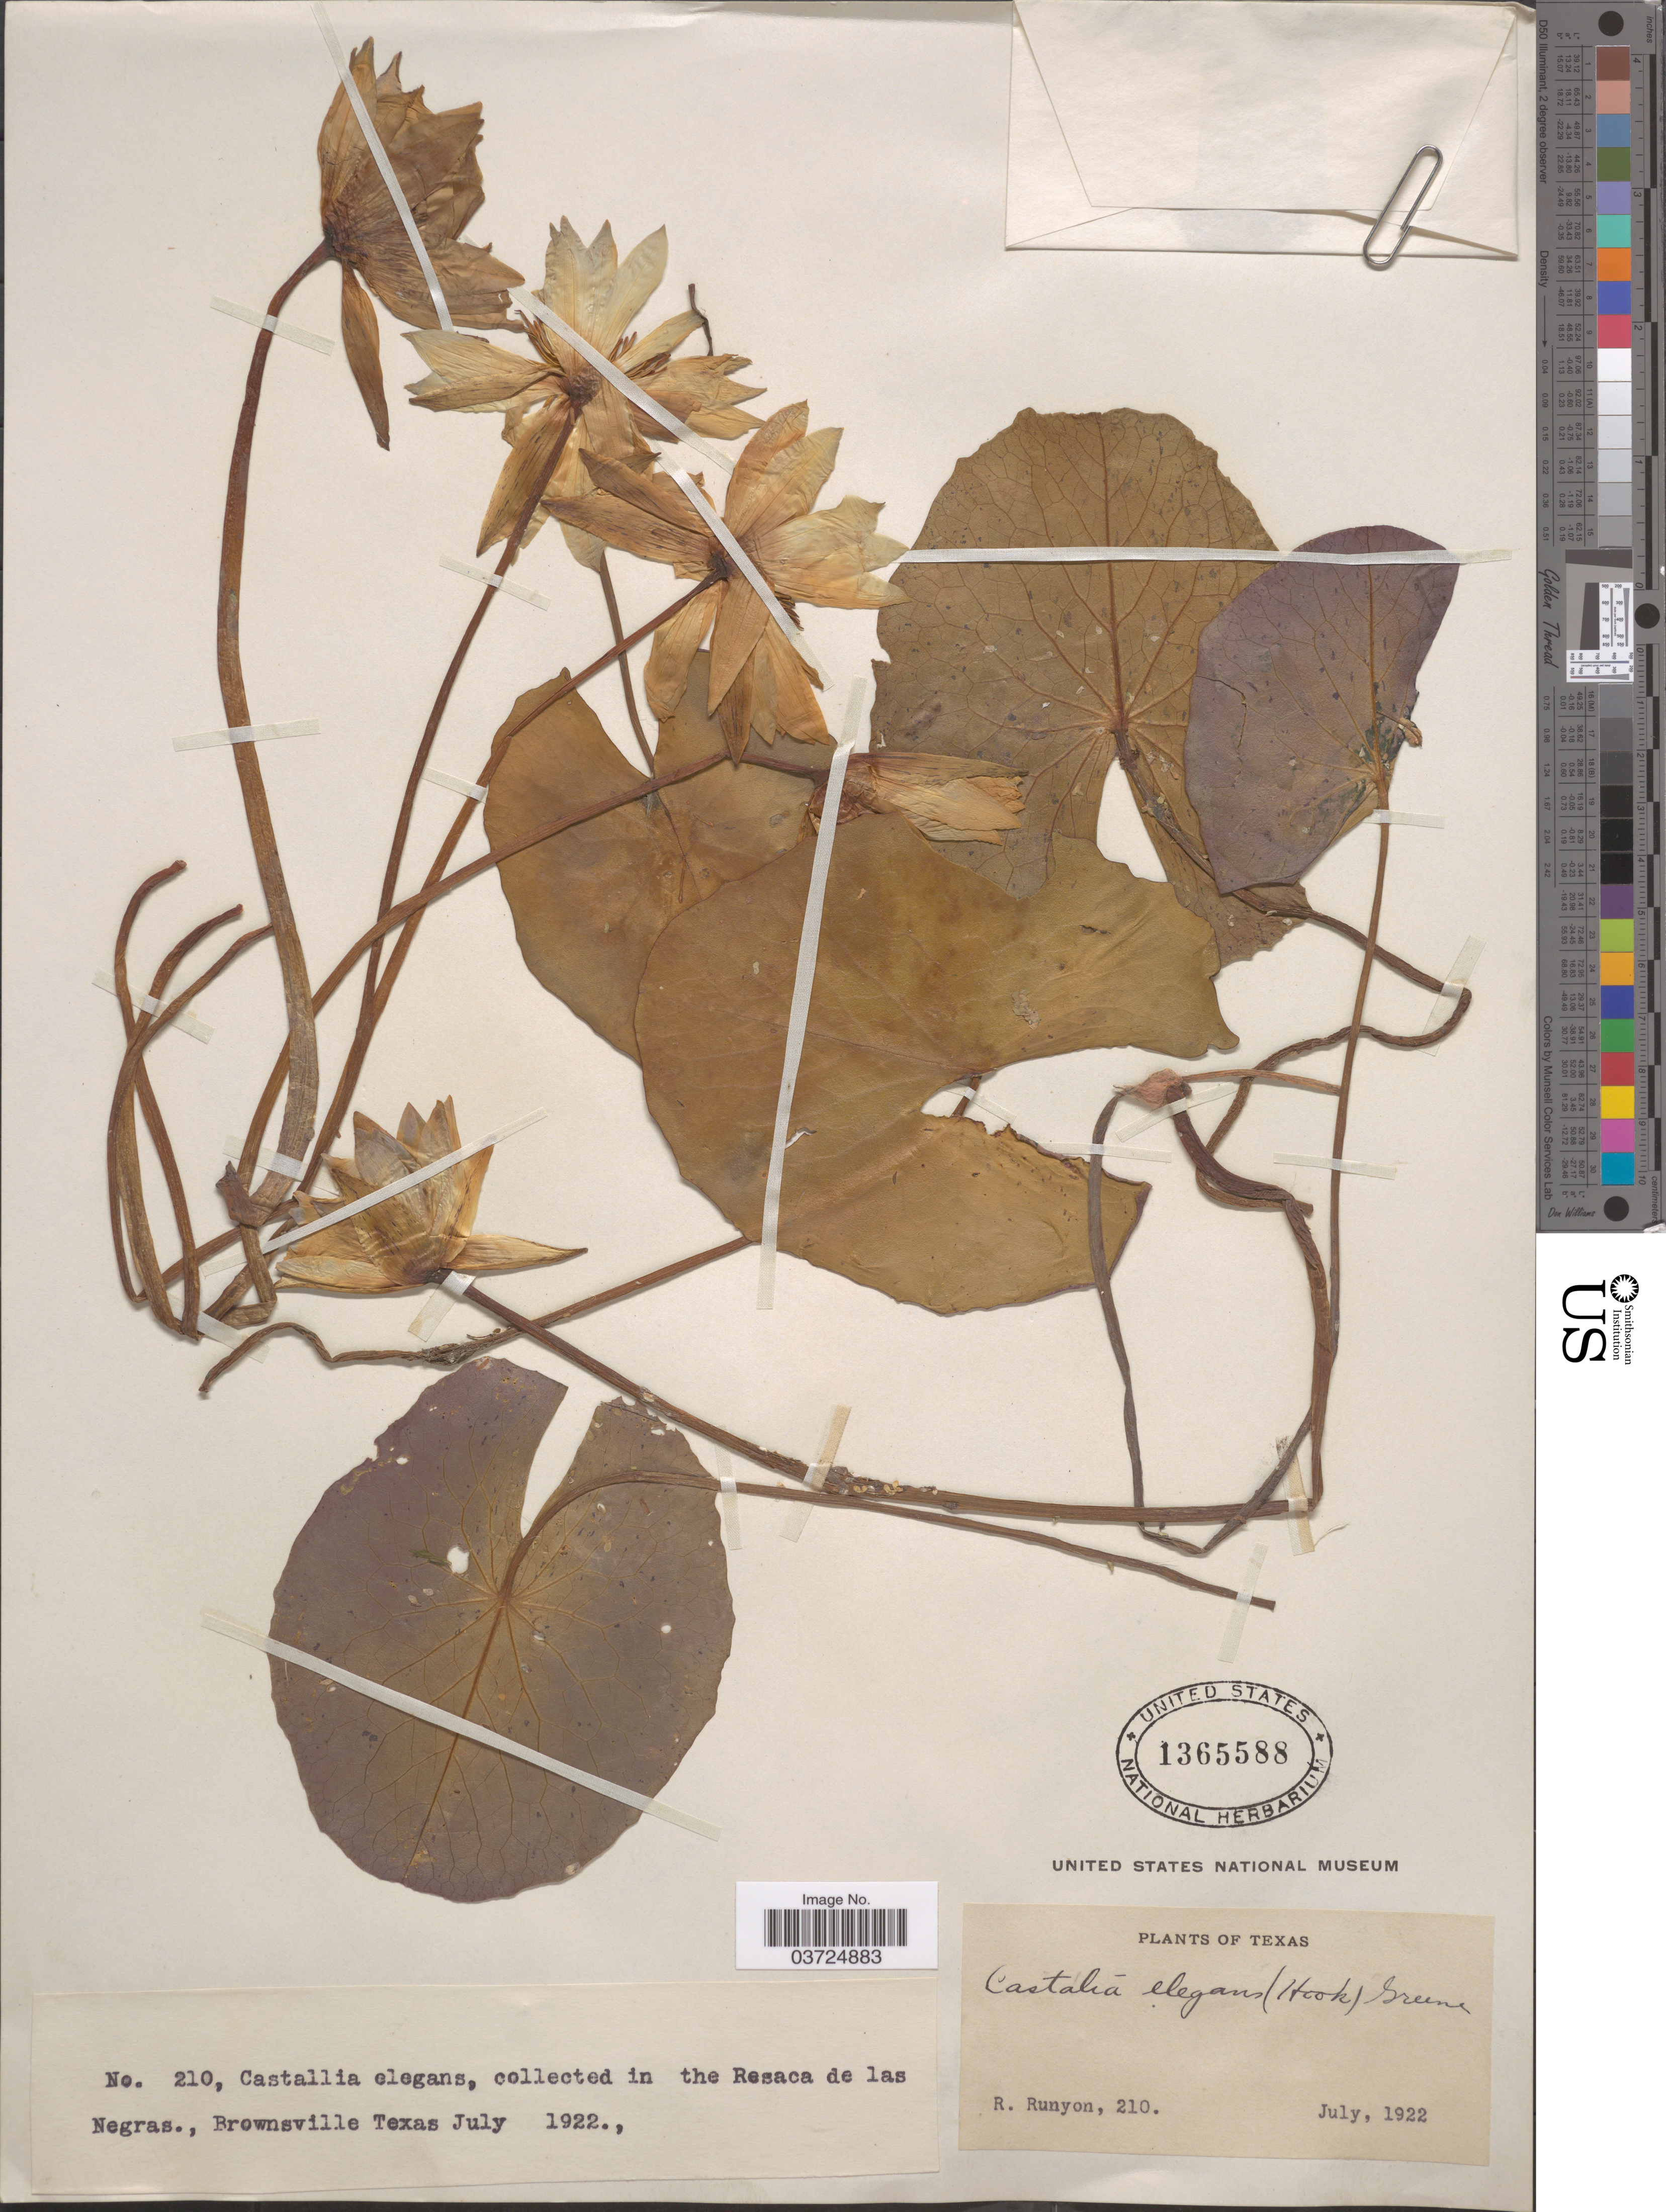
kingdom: Plantae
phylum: Tracheophyta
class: Magnoliopsida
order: Nymphaeales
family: Nymphaeaceae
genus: Nymphaea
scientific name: Nymphaea elegans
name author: Hook.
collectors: R. Runyon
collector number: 210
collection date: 1922-07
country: United States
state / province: Texas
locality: Resaca de las Negras., Brownsville.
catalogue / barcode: US 1365588